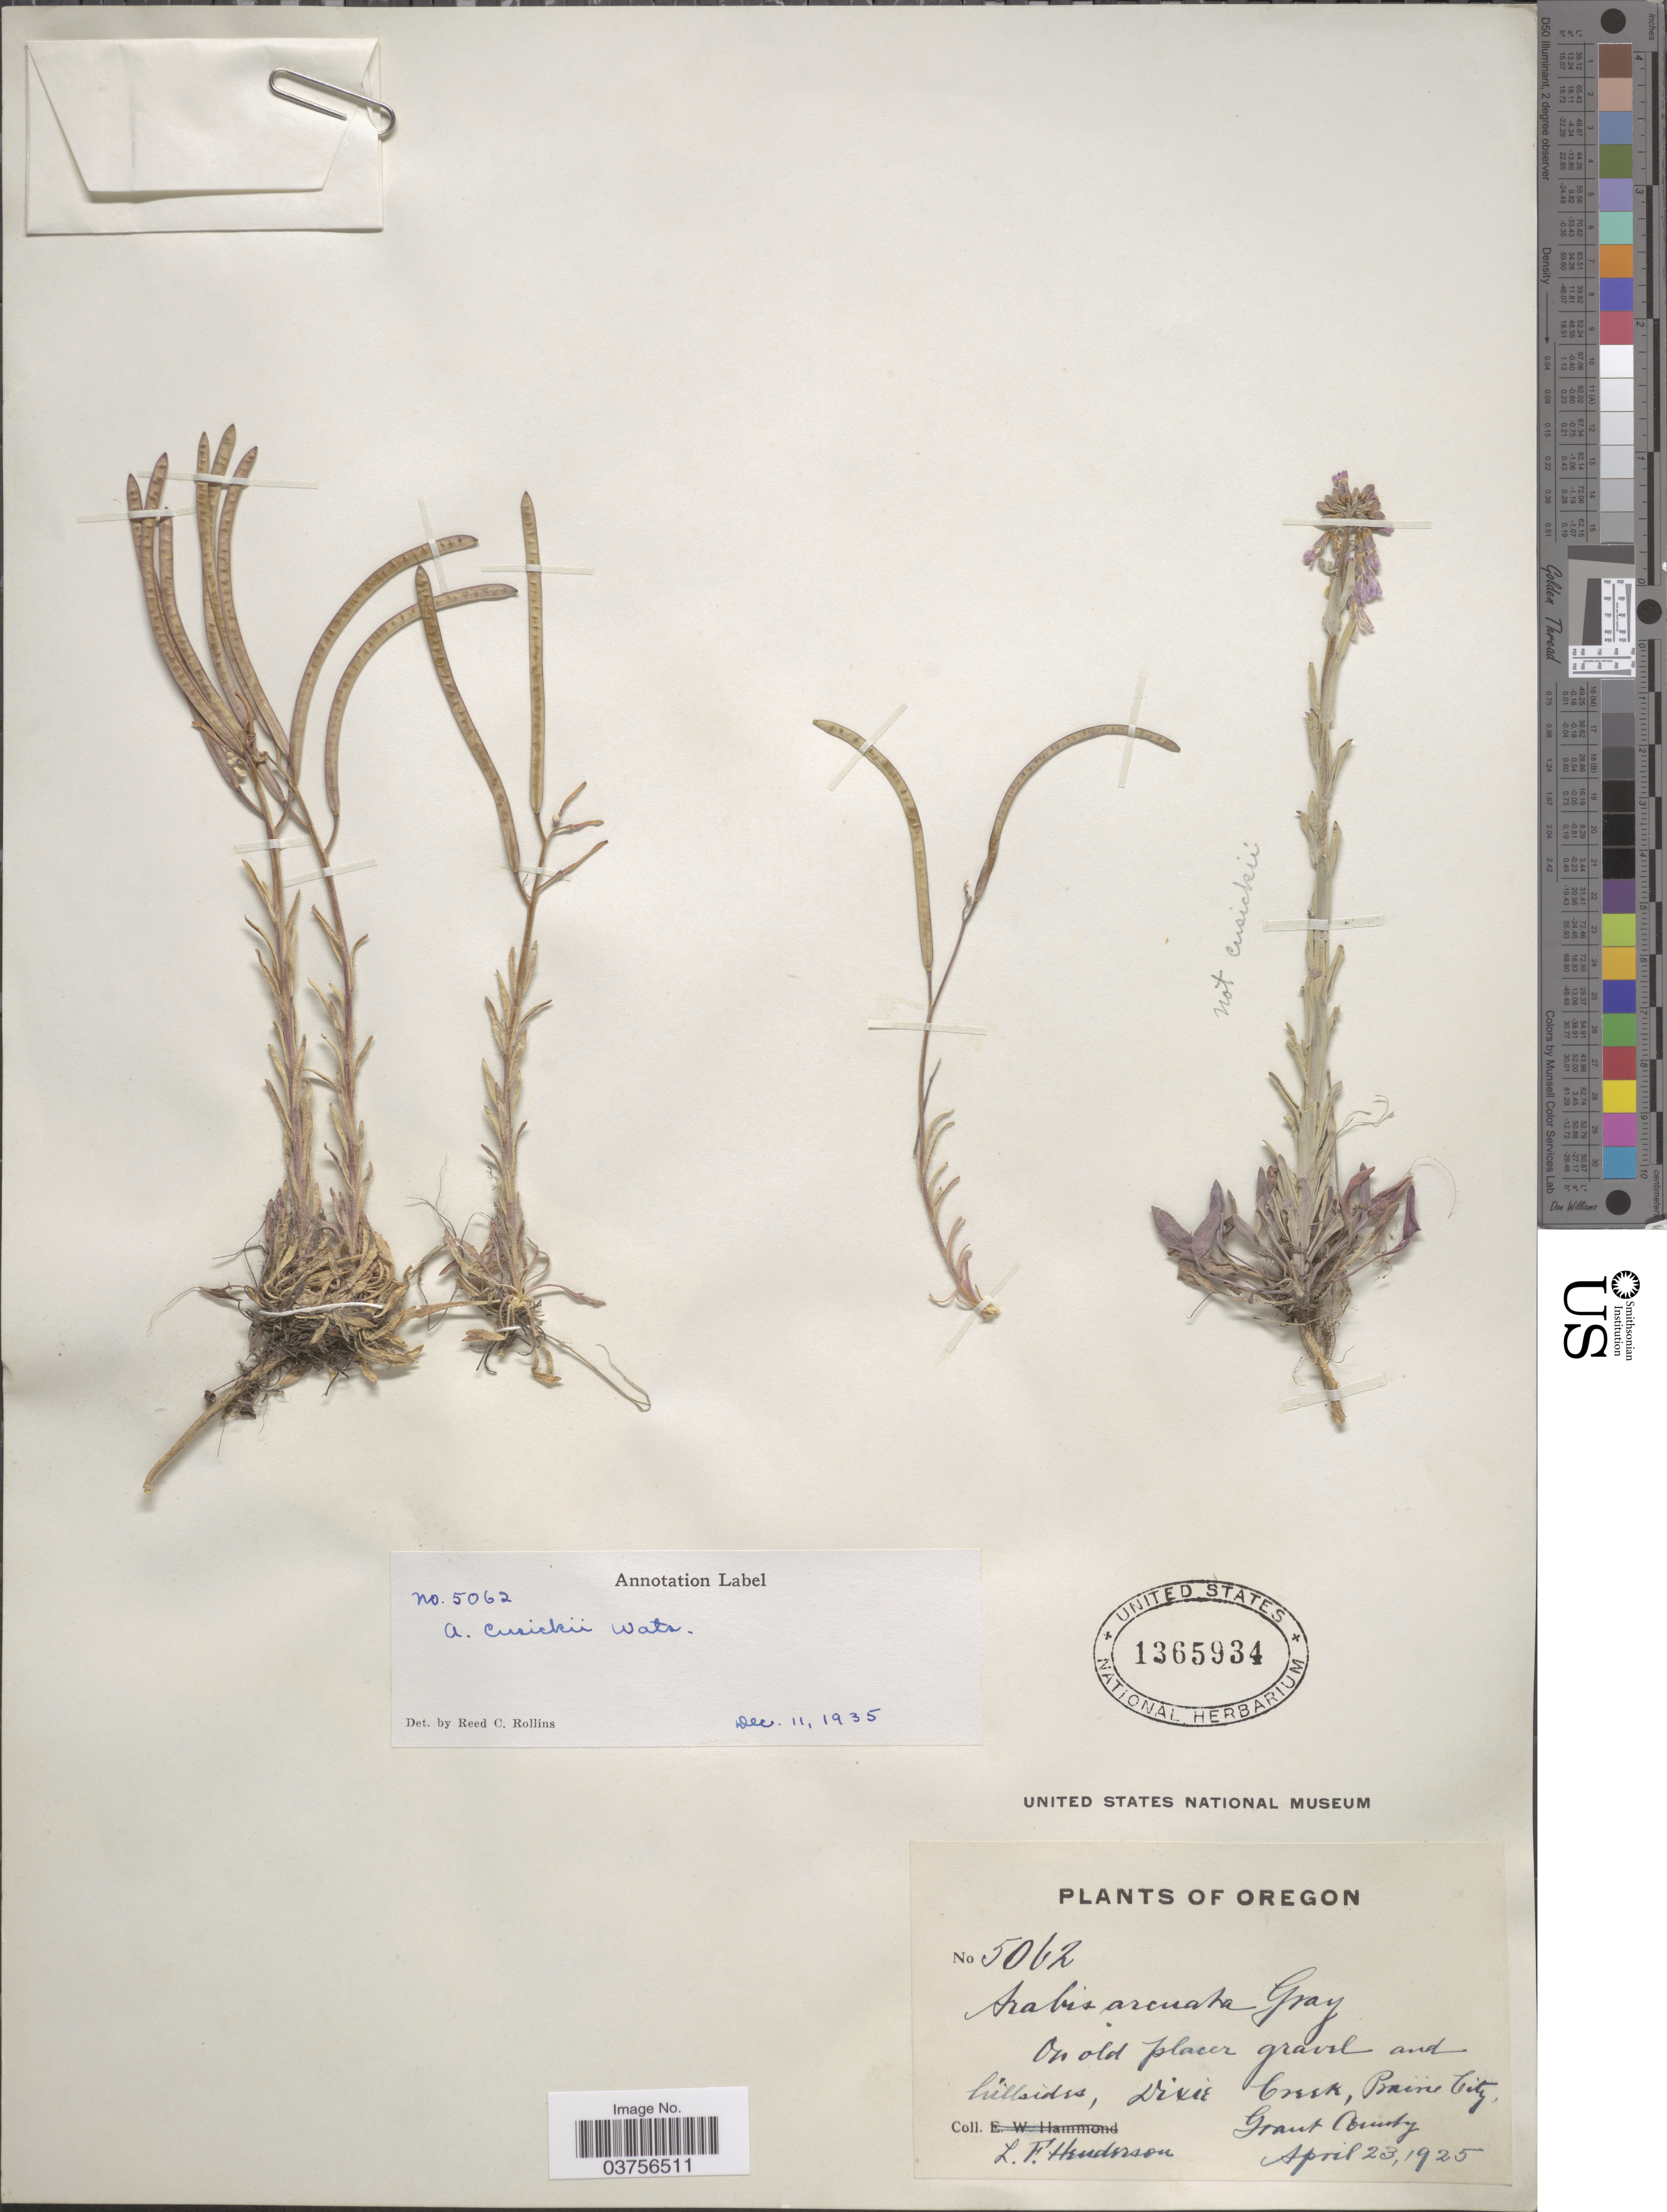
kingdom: Plantae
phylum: Tracheophyta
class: Magnoliopsida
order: Brassicales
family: Brassicaceae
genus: Arabis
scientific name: Arabis cusickii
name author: S. Watson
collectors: L. Henderson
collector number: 5062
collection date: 1925-04-23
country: United States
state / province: Oregon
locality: Dixie Creek, Prairie City, Grant County.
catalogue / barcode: US 1365934